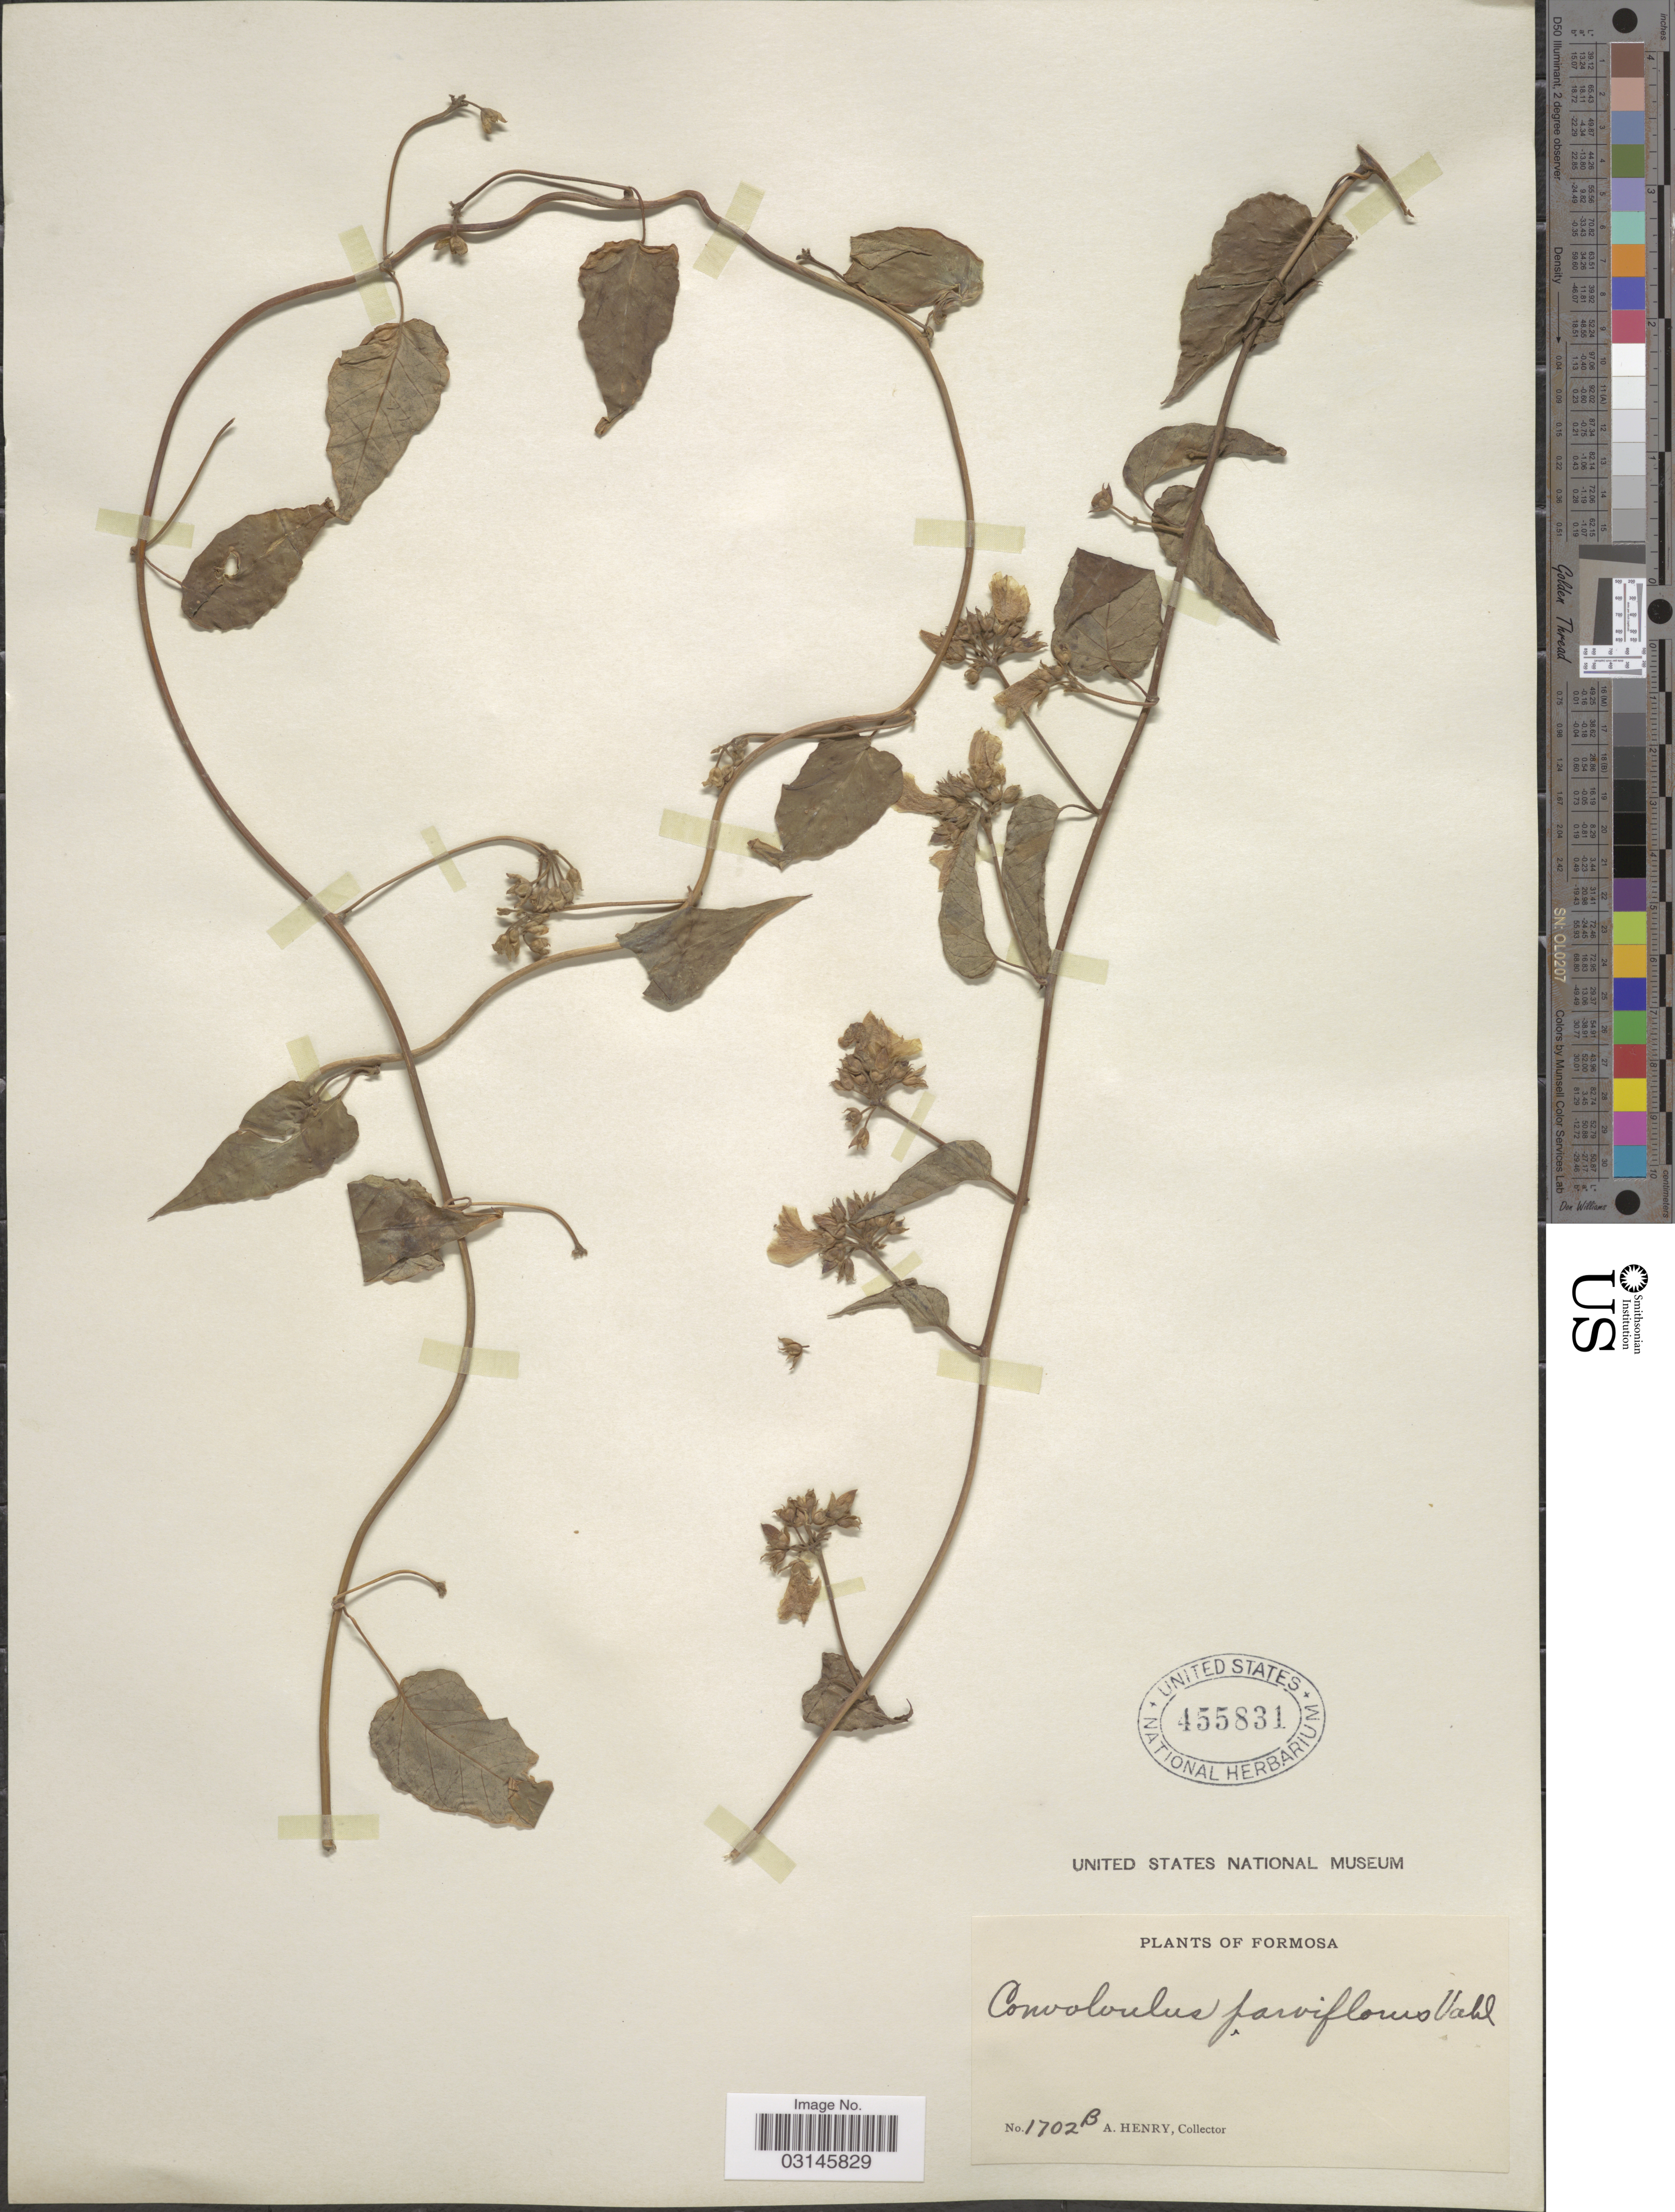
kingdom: Plantae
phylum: Tracheophyta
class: Magnoliopsida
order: Solanales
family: Convolvulaceae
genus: Convolvulus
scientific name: Convolvulus parviflorus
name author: Vahl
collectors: A. Henry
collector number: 1702 B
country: Taiwan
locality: Formosa.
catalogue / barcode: US 455831